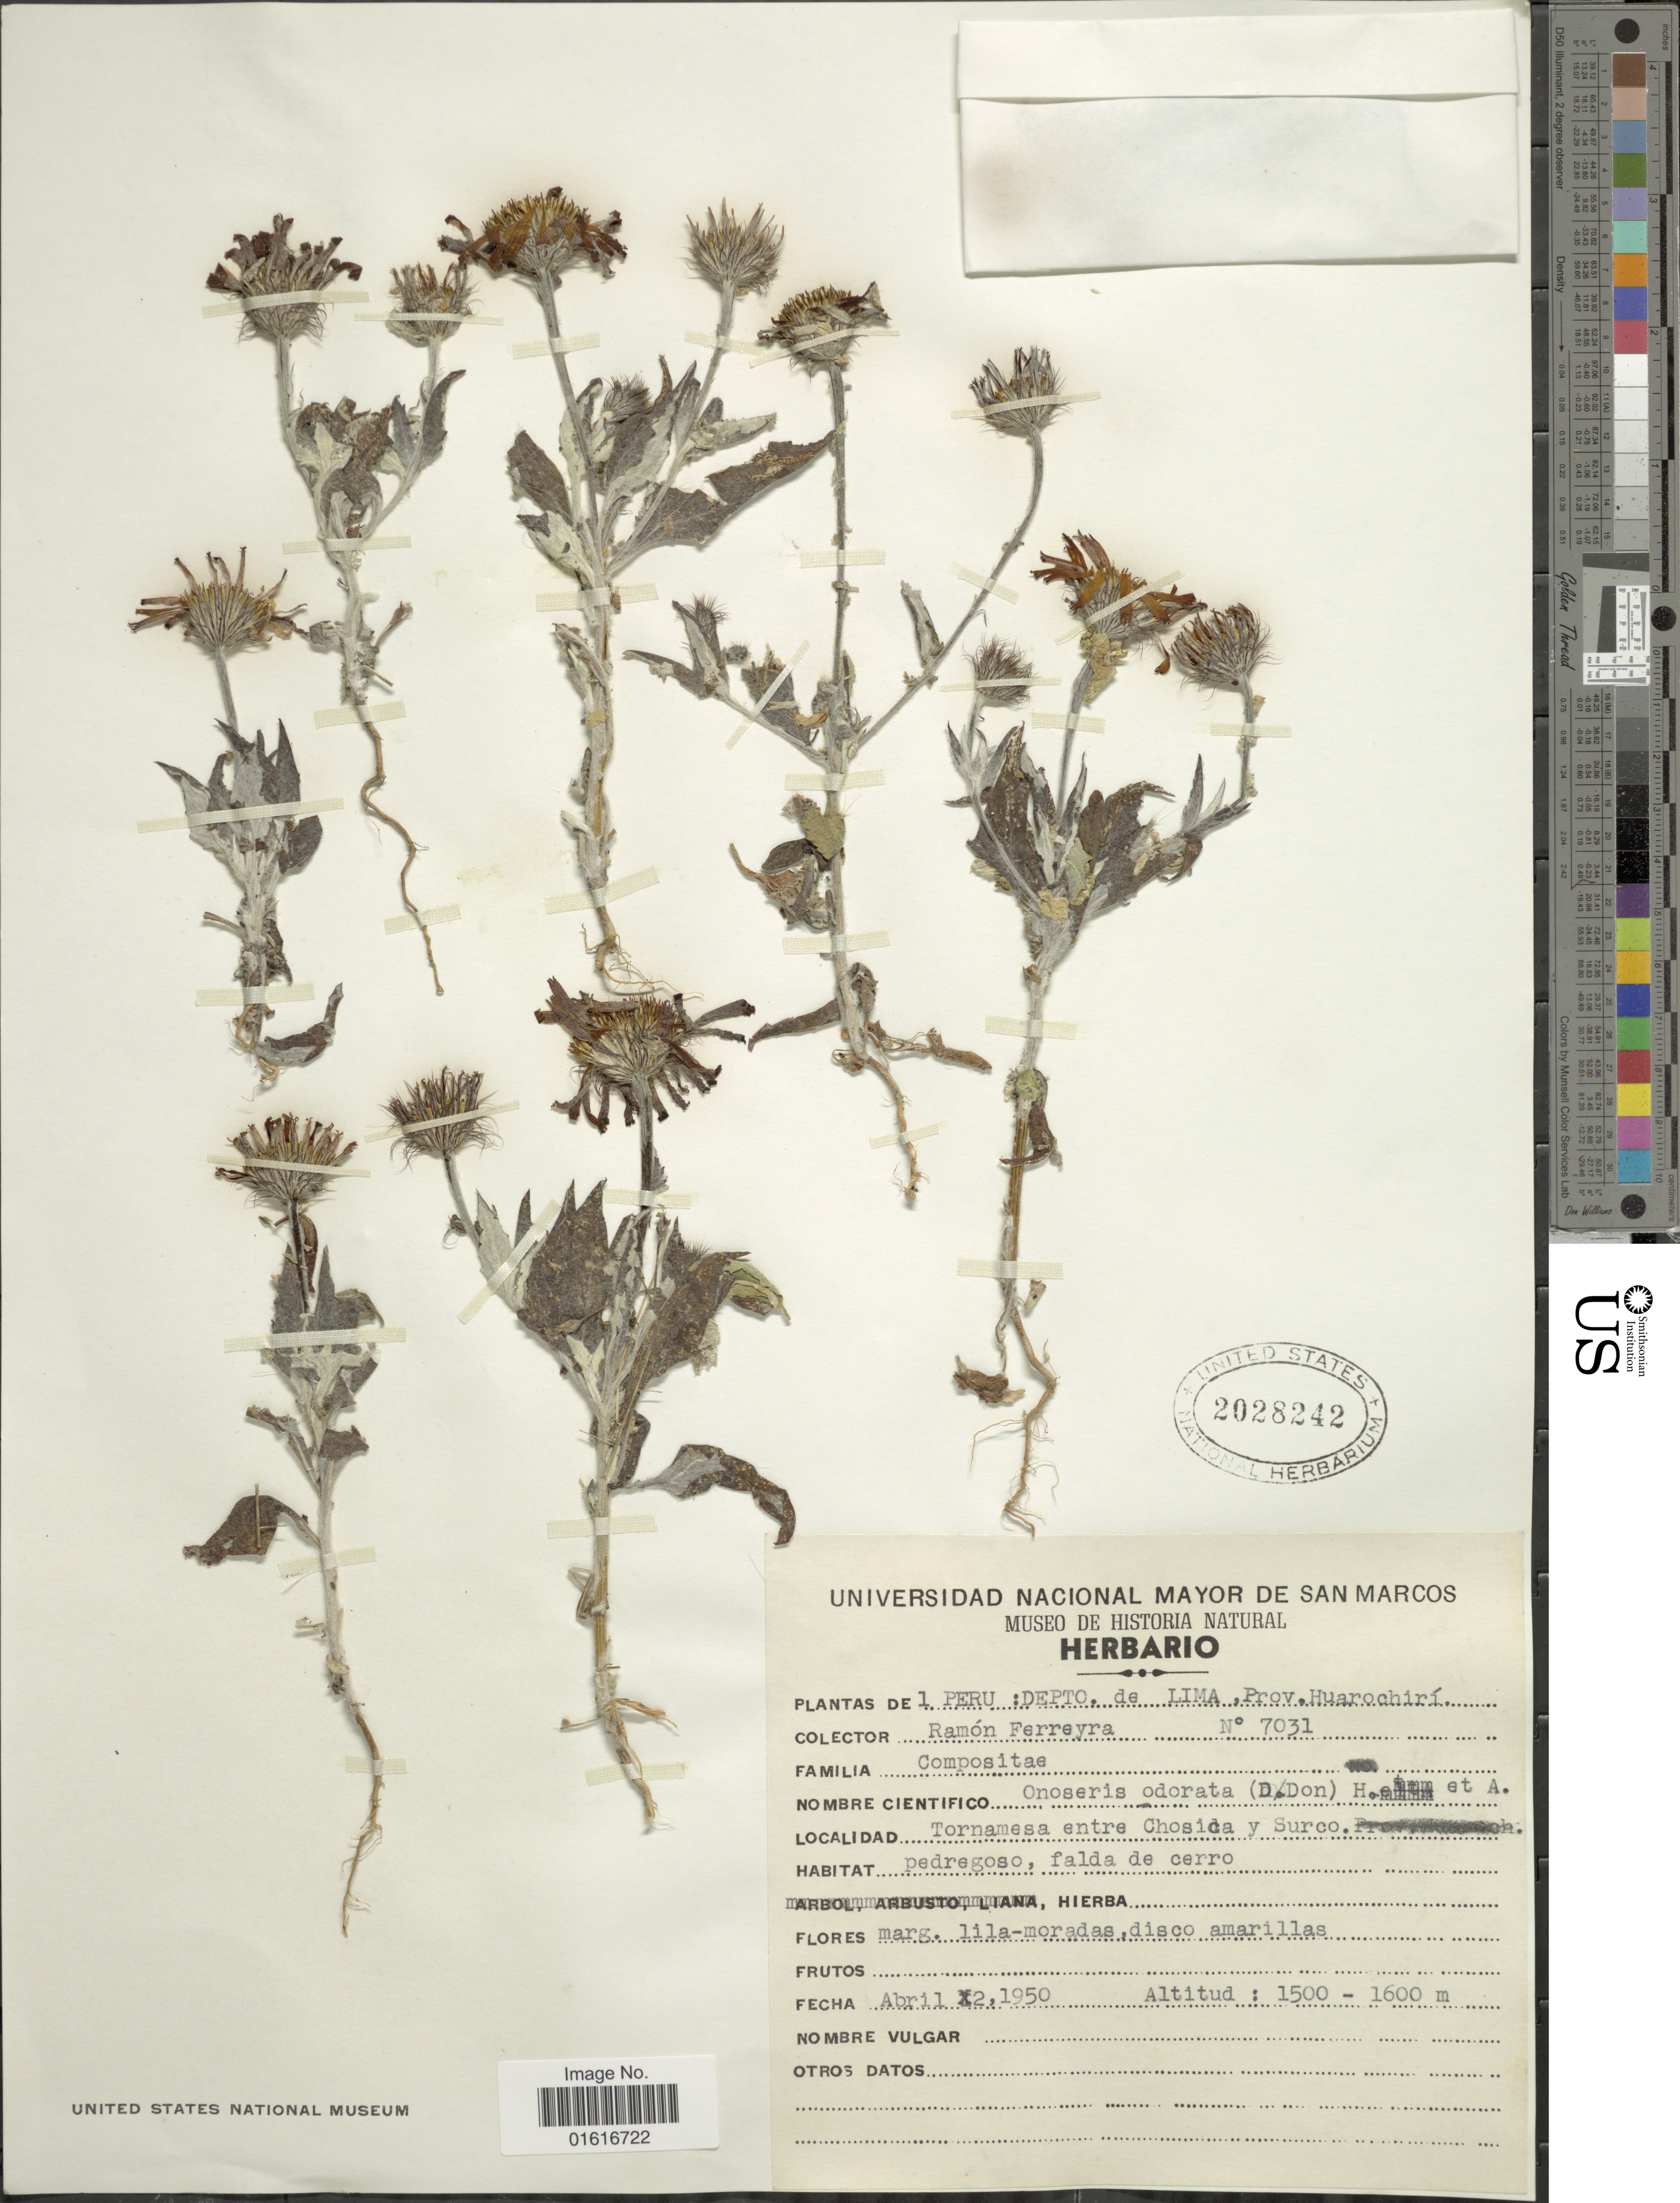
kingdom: Plantae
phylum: Tracheophyta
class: Magnoliopsida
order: Asterales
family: Asteraceae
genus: Onoseris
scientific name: Onoseris odorata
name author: (D. Don) Hook. & Arn.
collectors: R. A. Ferreyra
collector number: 7031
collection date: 1950-04-02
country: Peru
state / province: Lima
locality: Prov. Huarochiri, Tournames entre Chosica y Surco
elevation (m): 1500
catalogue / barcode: US 2028242